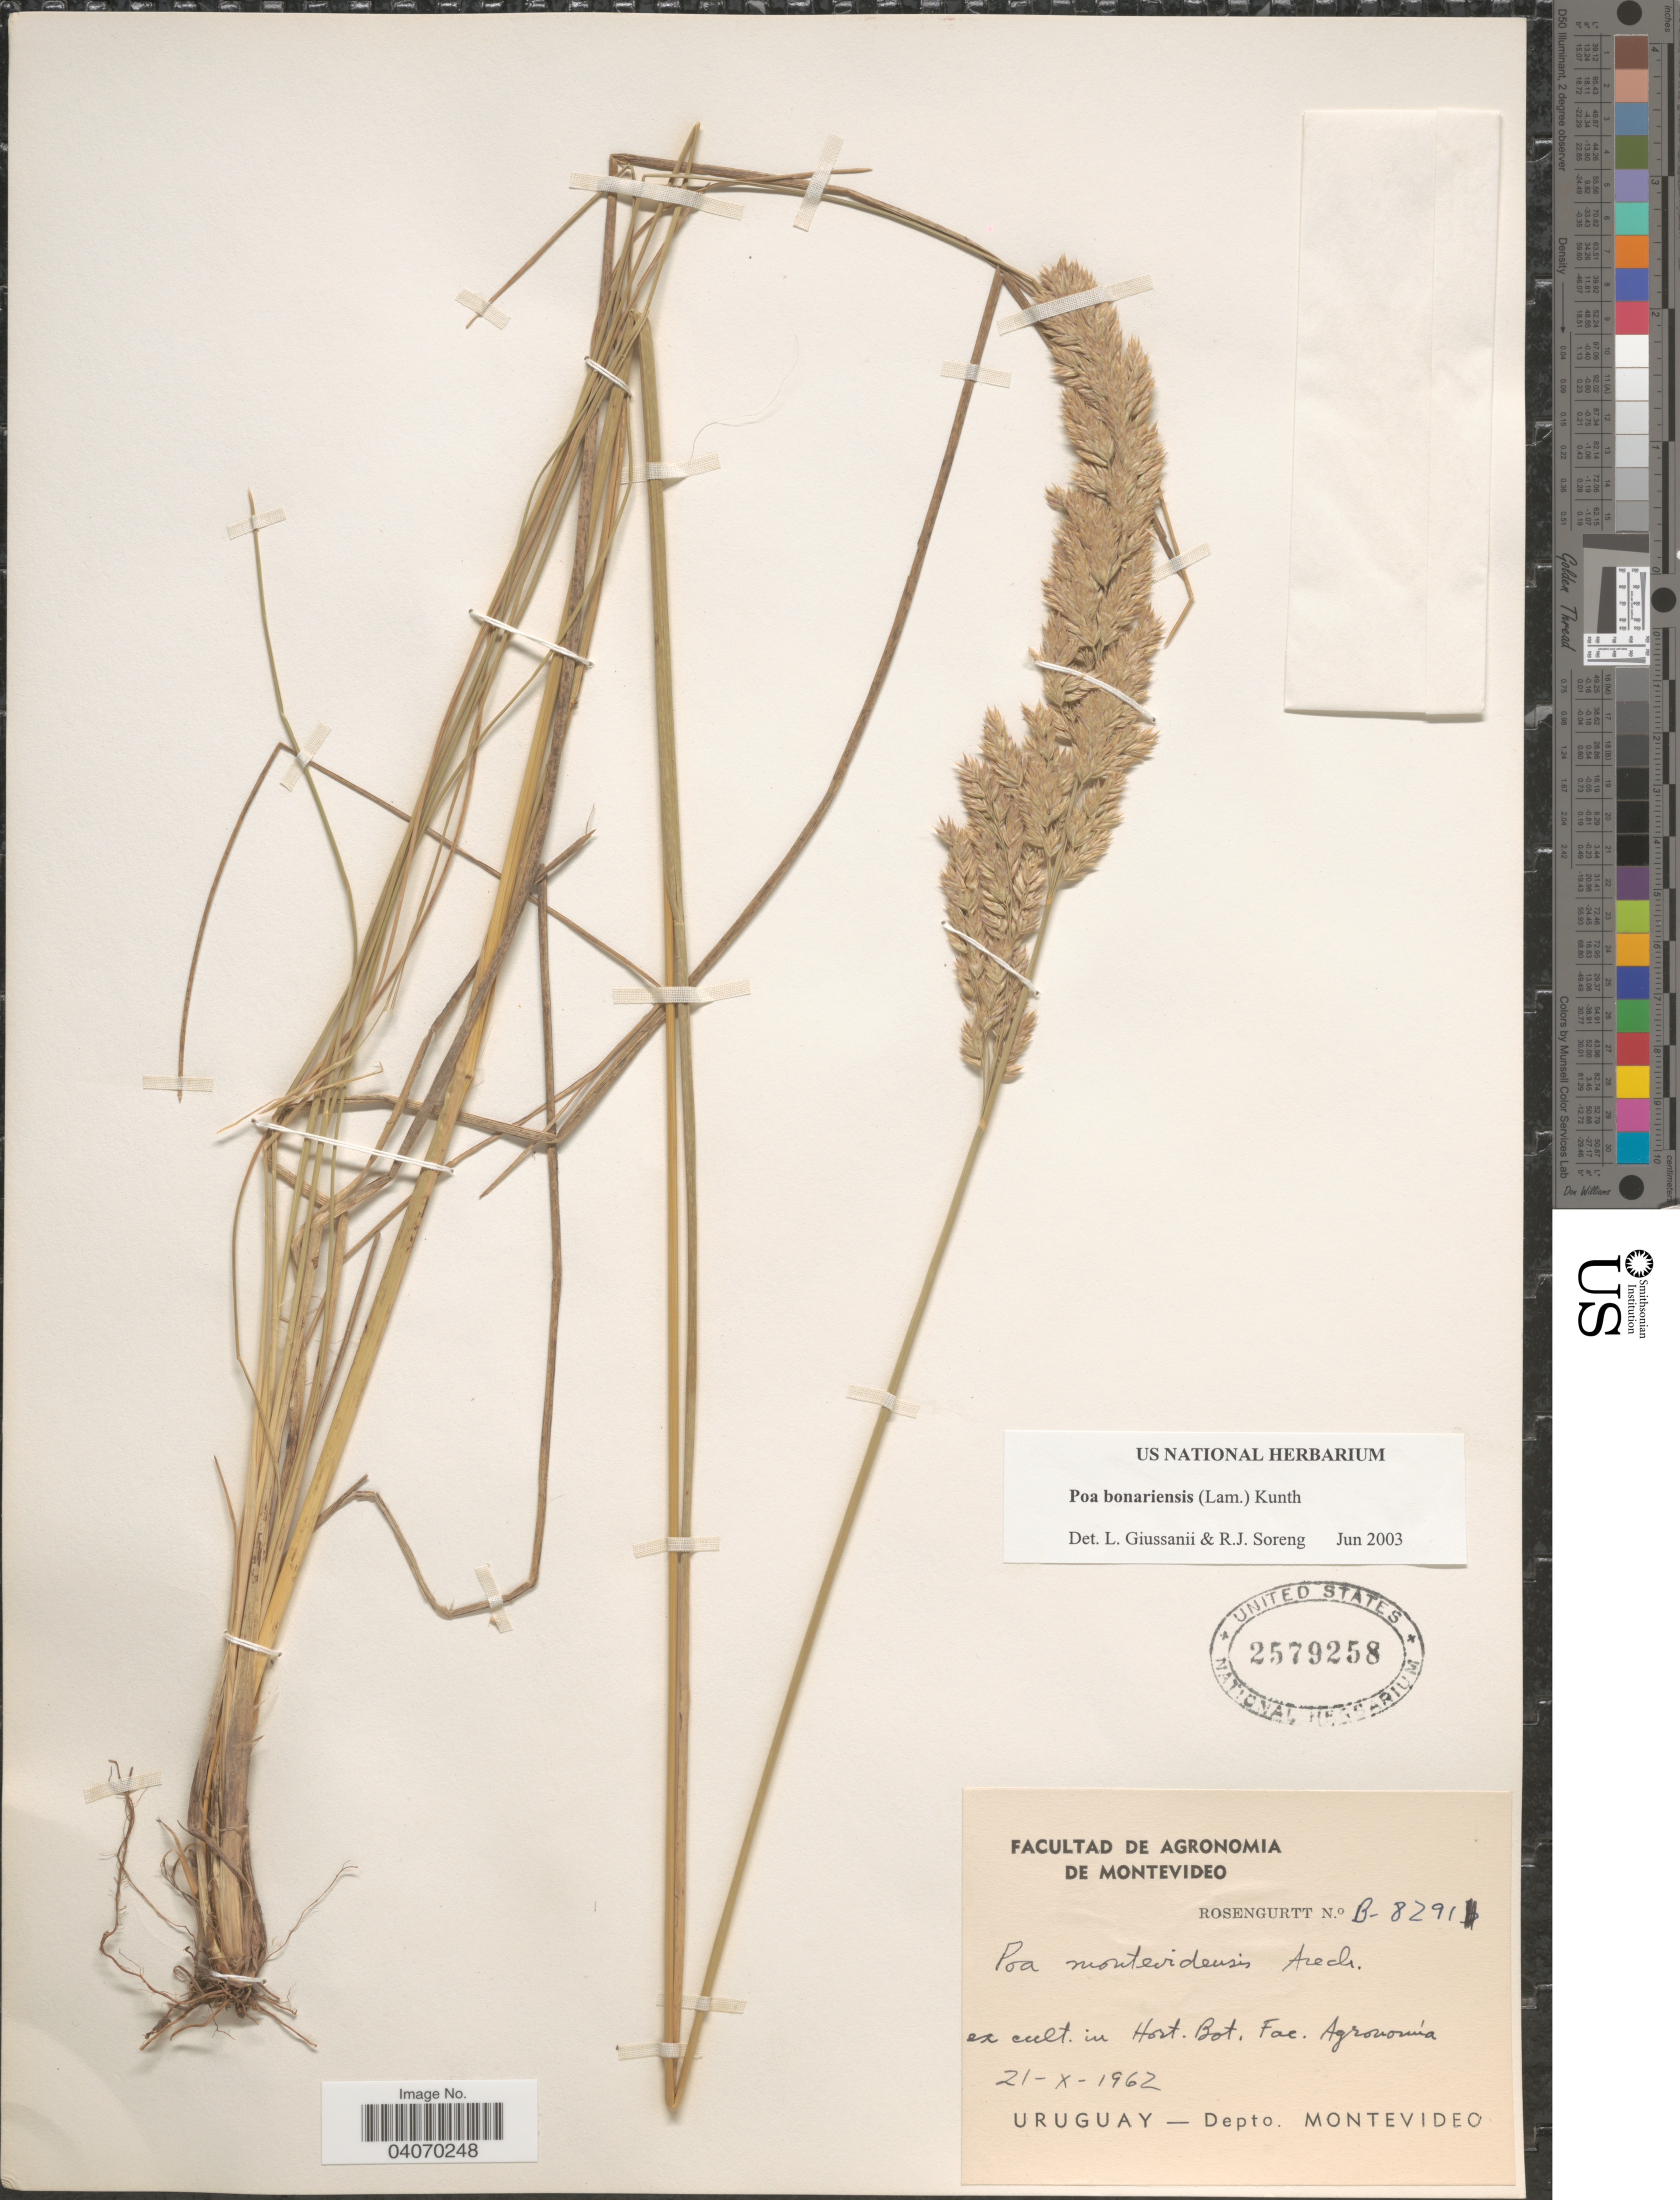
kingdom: Plantae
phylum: Tracheophyta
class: Liliopsida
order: Poales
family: Poaceae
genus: Poa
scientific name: Poa bonariensis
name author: (Lam.) Kunth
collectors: Rosengurtt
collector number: B-8291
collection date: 1962-10-21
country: Uruguay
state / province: Montevideo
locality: Ex cult. in Hort. Bot. Fac. Agronomica. Depto. Montevideo.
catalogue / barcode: US 2579258